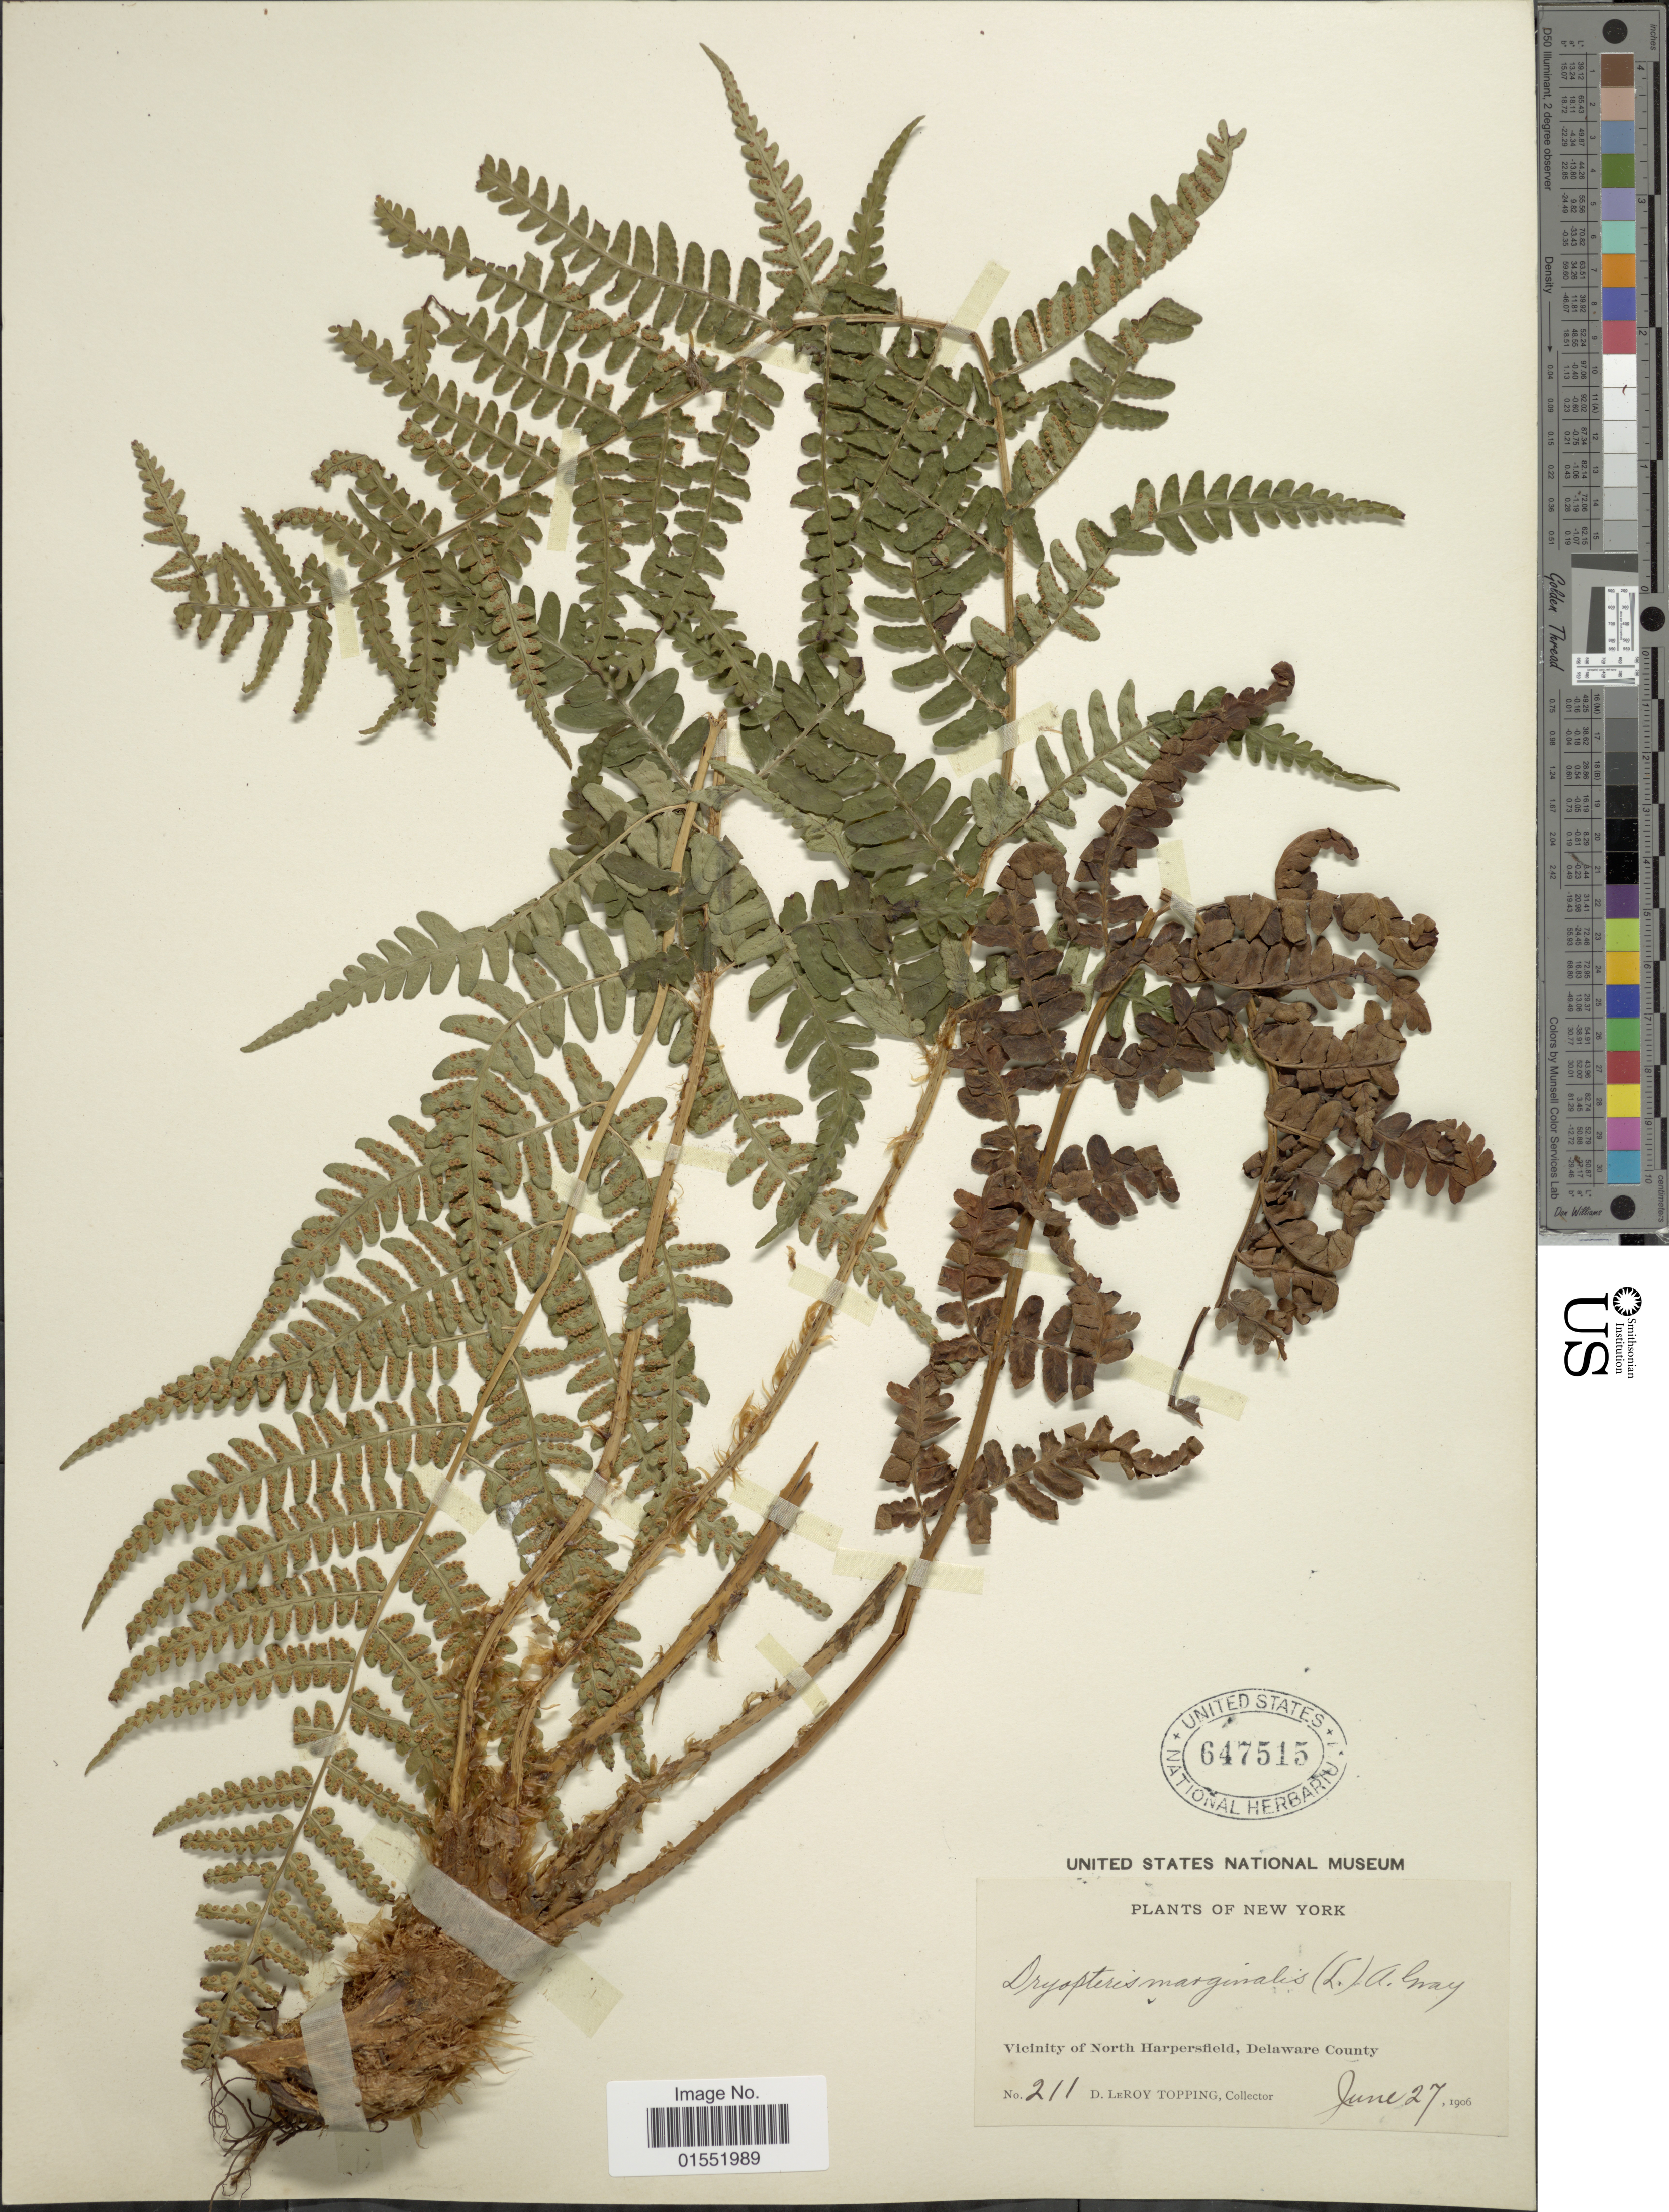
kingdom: Plantae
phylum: Tracheophyta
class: Polypodiopsida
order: Polypodiales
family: Dryopteridaceae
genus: Dryopteris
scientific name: Dryopteris marginalis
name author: (L.) A. Gray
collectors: D. L. Topping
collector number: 211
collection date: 1906-06-27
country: United States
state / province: New York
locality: Vicinity of North Harpersfield, Delaware County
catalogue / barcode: US 647515